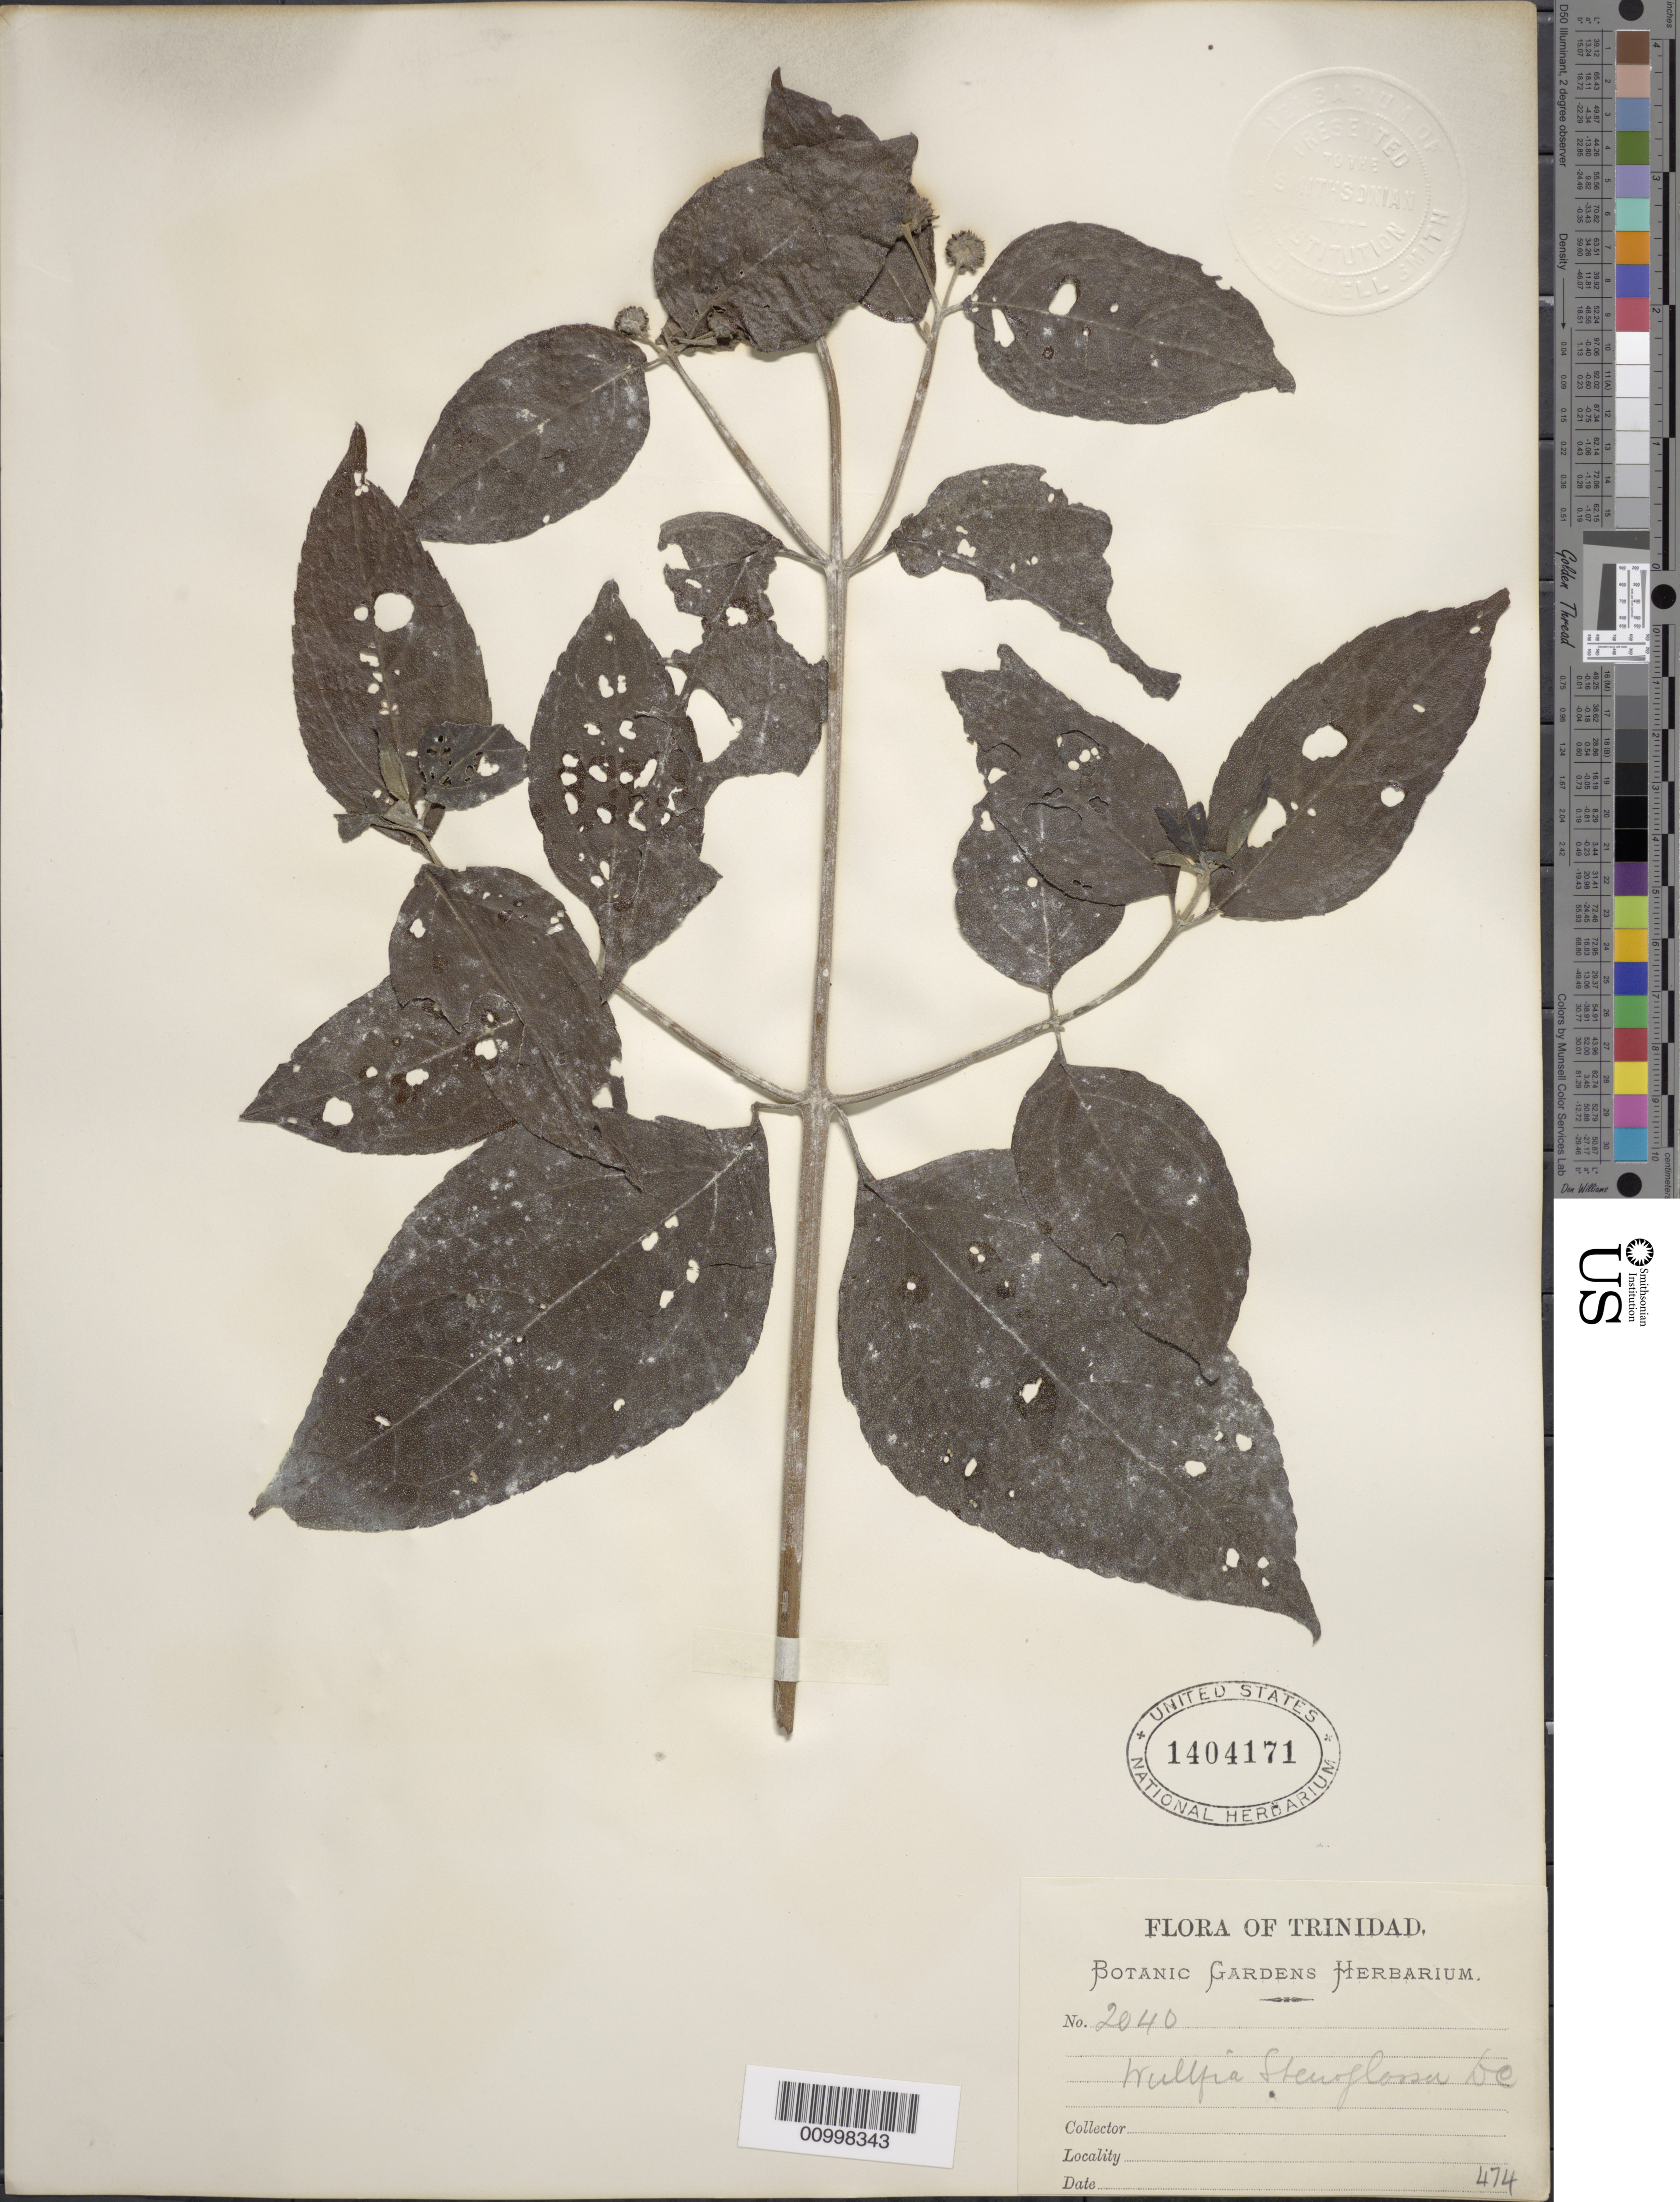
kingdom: Plantae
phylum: Tracheophyta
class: Magnoliopsida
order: Asterales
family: Asteraceae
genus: Wulffia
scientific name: Wulffia baccata var. baccata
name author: (L.) Kuntze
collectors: Botanic Gardens Herbarium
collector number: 2040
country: Trinidad and Tobago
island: Trinidad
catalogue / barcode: US 1404171